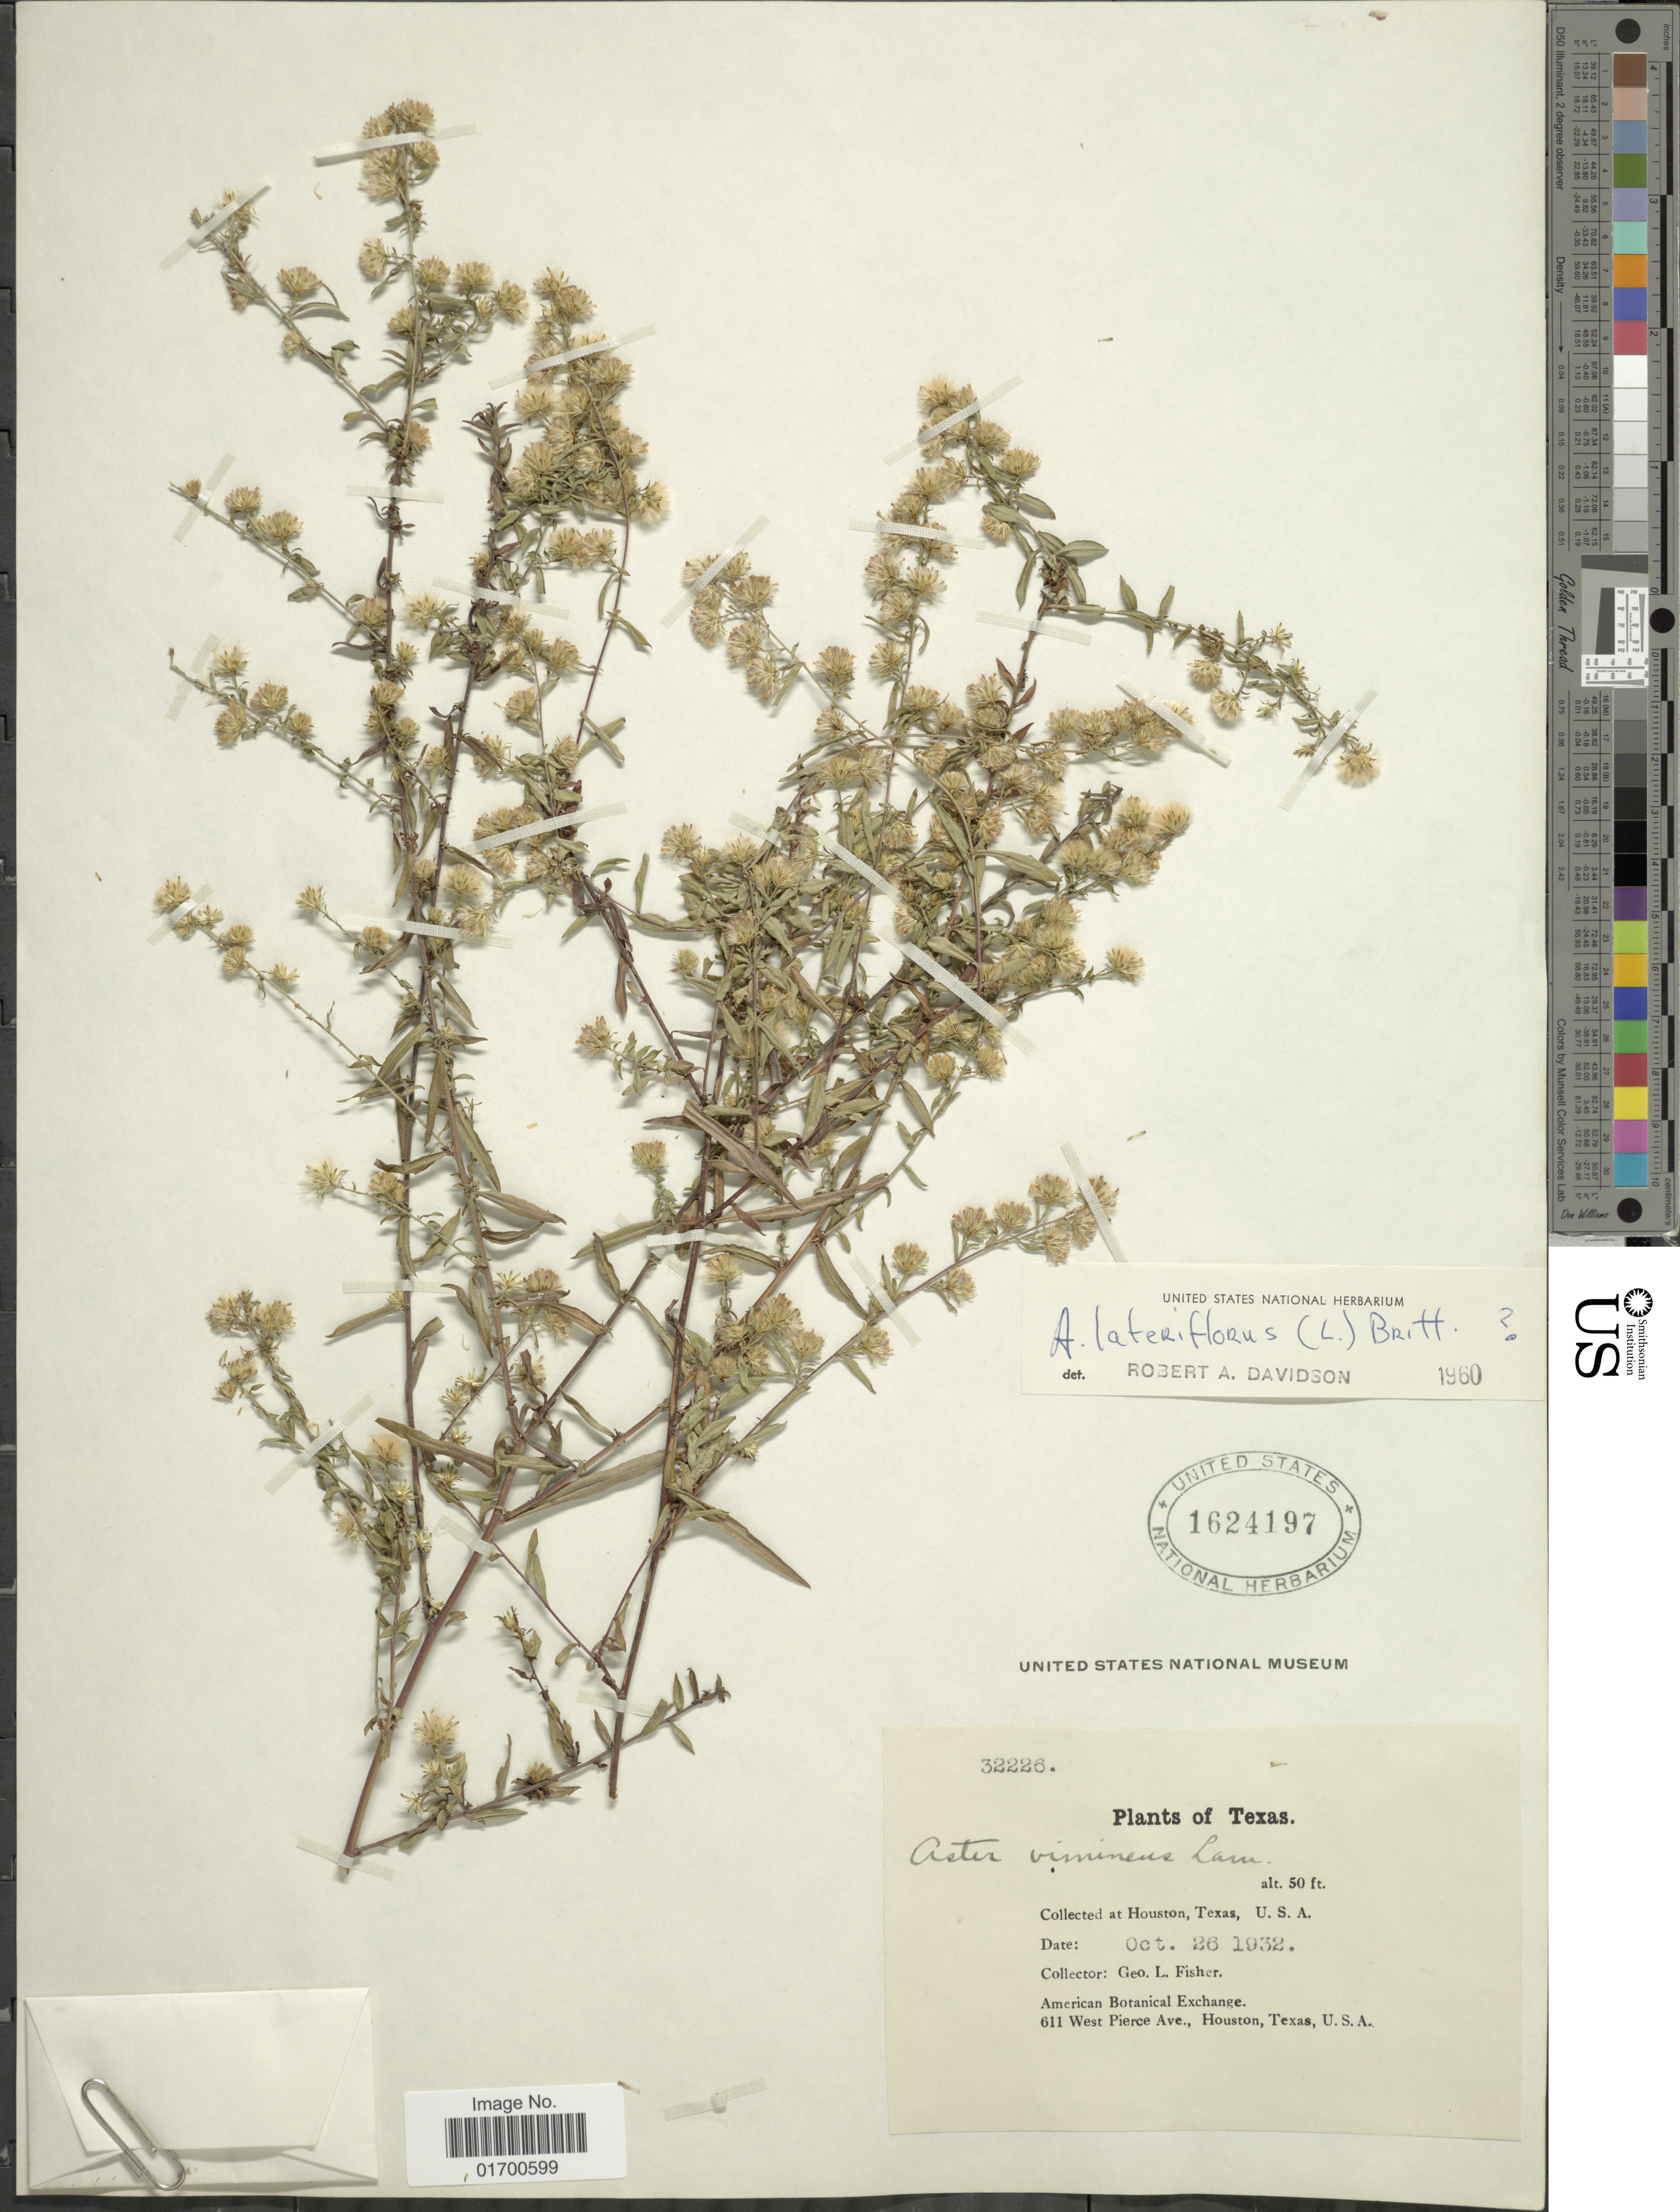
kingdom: Plantae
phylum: Tracheophyta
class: Magnoliopsida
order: Asterales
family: Asteraceae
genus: Symphyotrichum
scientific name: Symphyotrichum lateriflorum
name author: (L.) Á. Löve & D. Löve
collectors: G. L. Fisher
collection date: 1932-10-26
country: United States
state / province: Texas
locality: Houston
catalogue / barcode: US 1624197